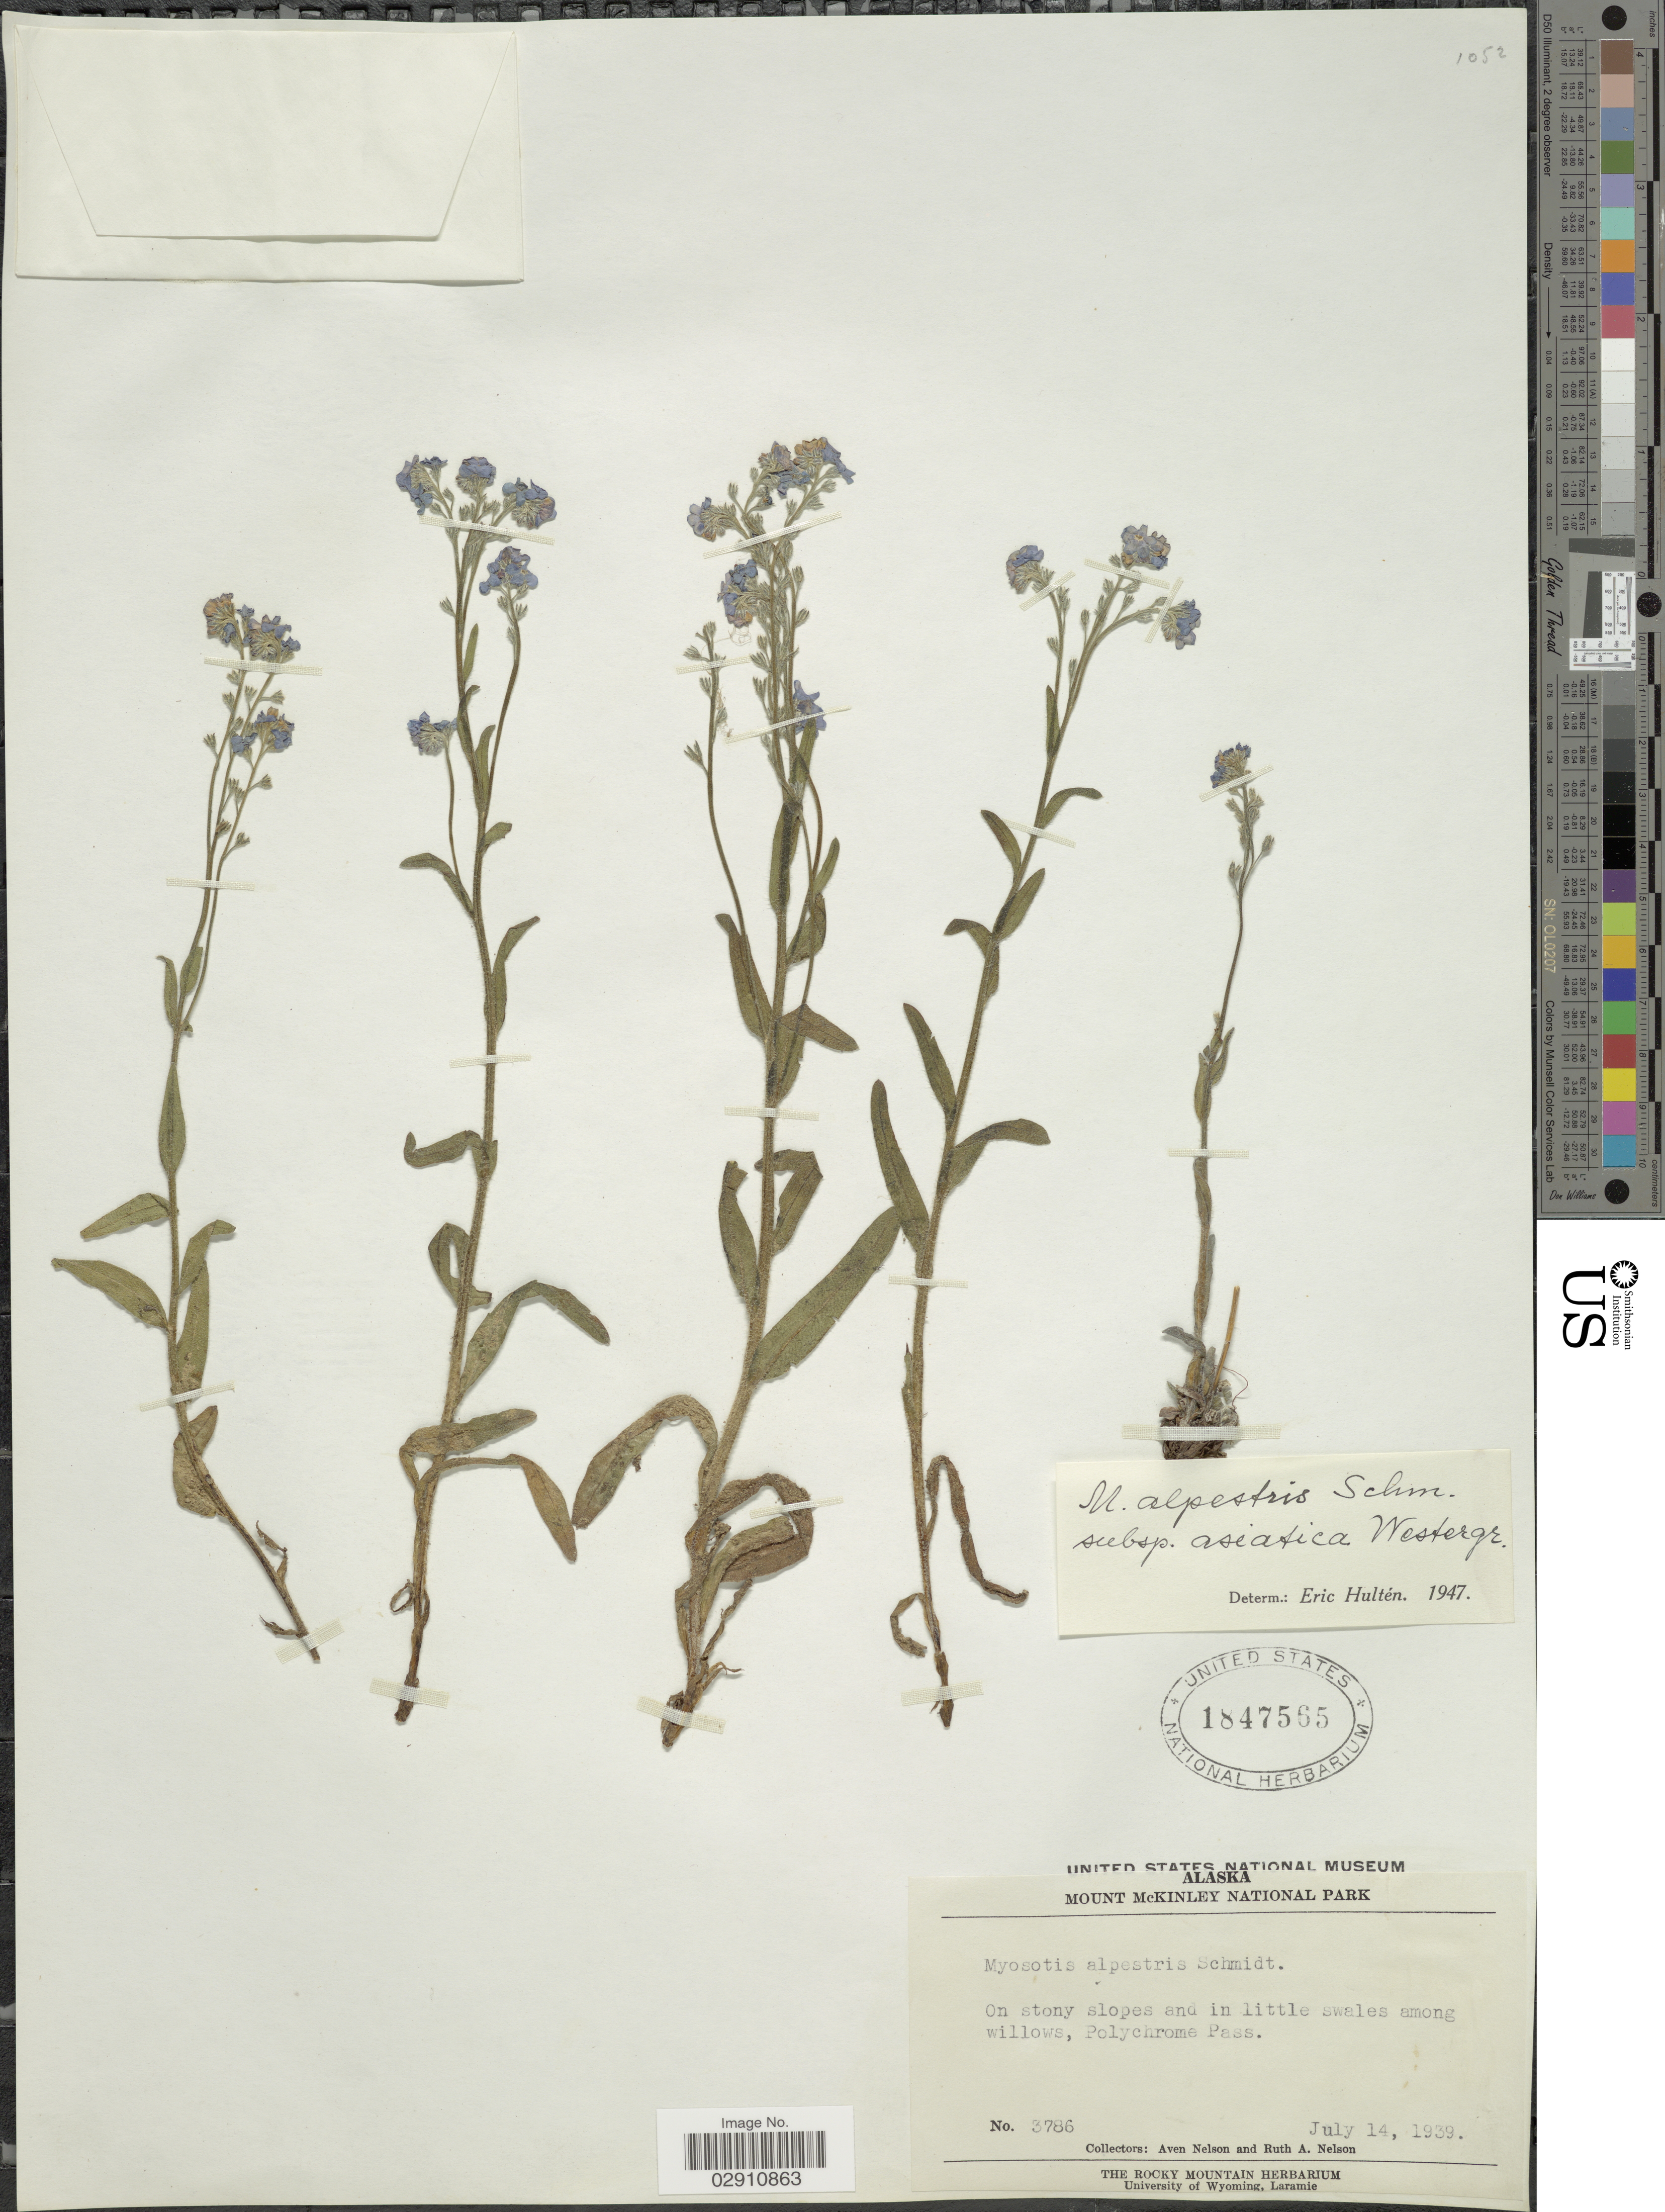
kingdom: Plantae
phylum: Tracheophyta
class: Magnoliopsida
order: Boraginales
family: Boraginaceae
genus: Myosotis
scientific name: Myosotis alpestris subsp. asiatica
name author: Vestergr.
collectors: A. Nelson & R. A. Nelson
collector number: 3786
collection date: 1939-07-14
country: United States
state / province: Alaska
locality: Mount McKinley National Park. On stony slopes and in little swales among willows, Plychrome Pass.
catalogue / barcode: US 1847565